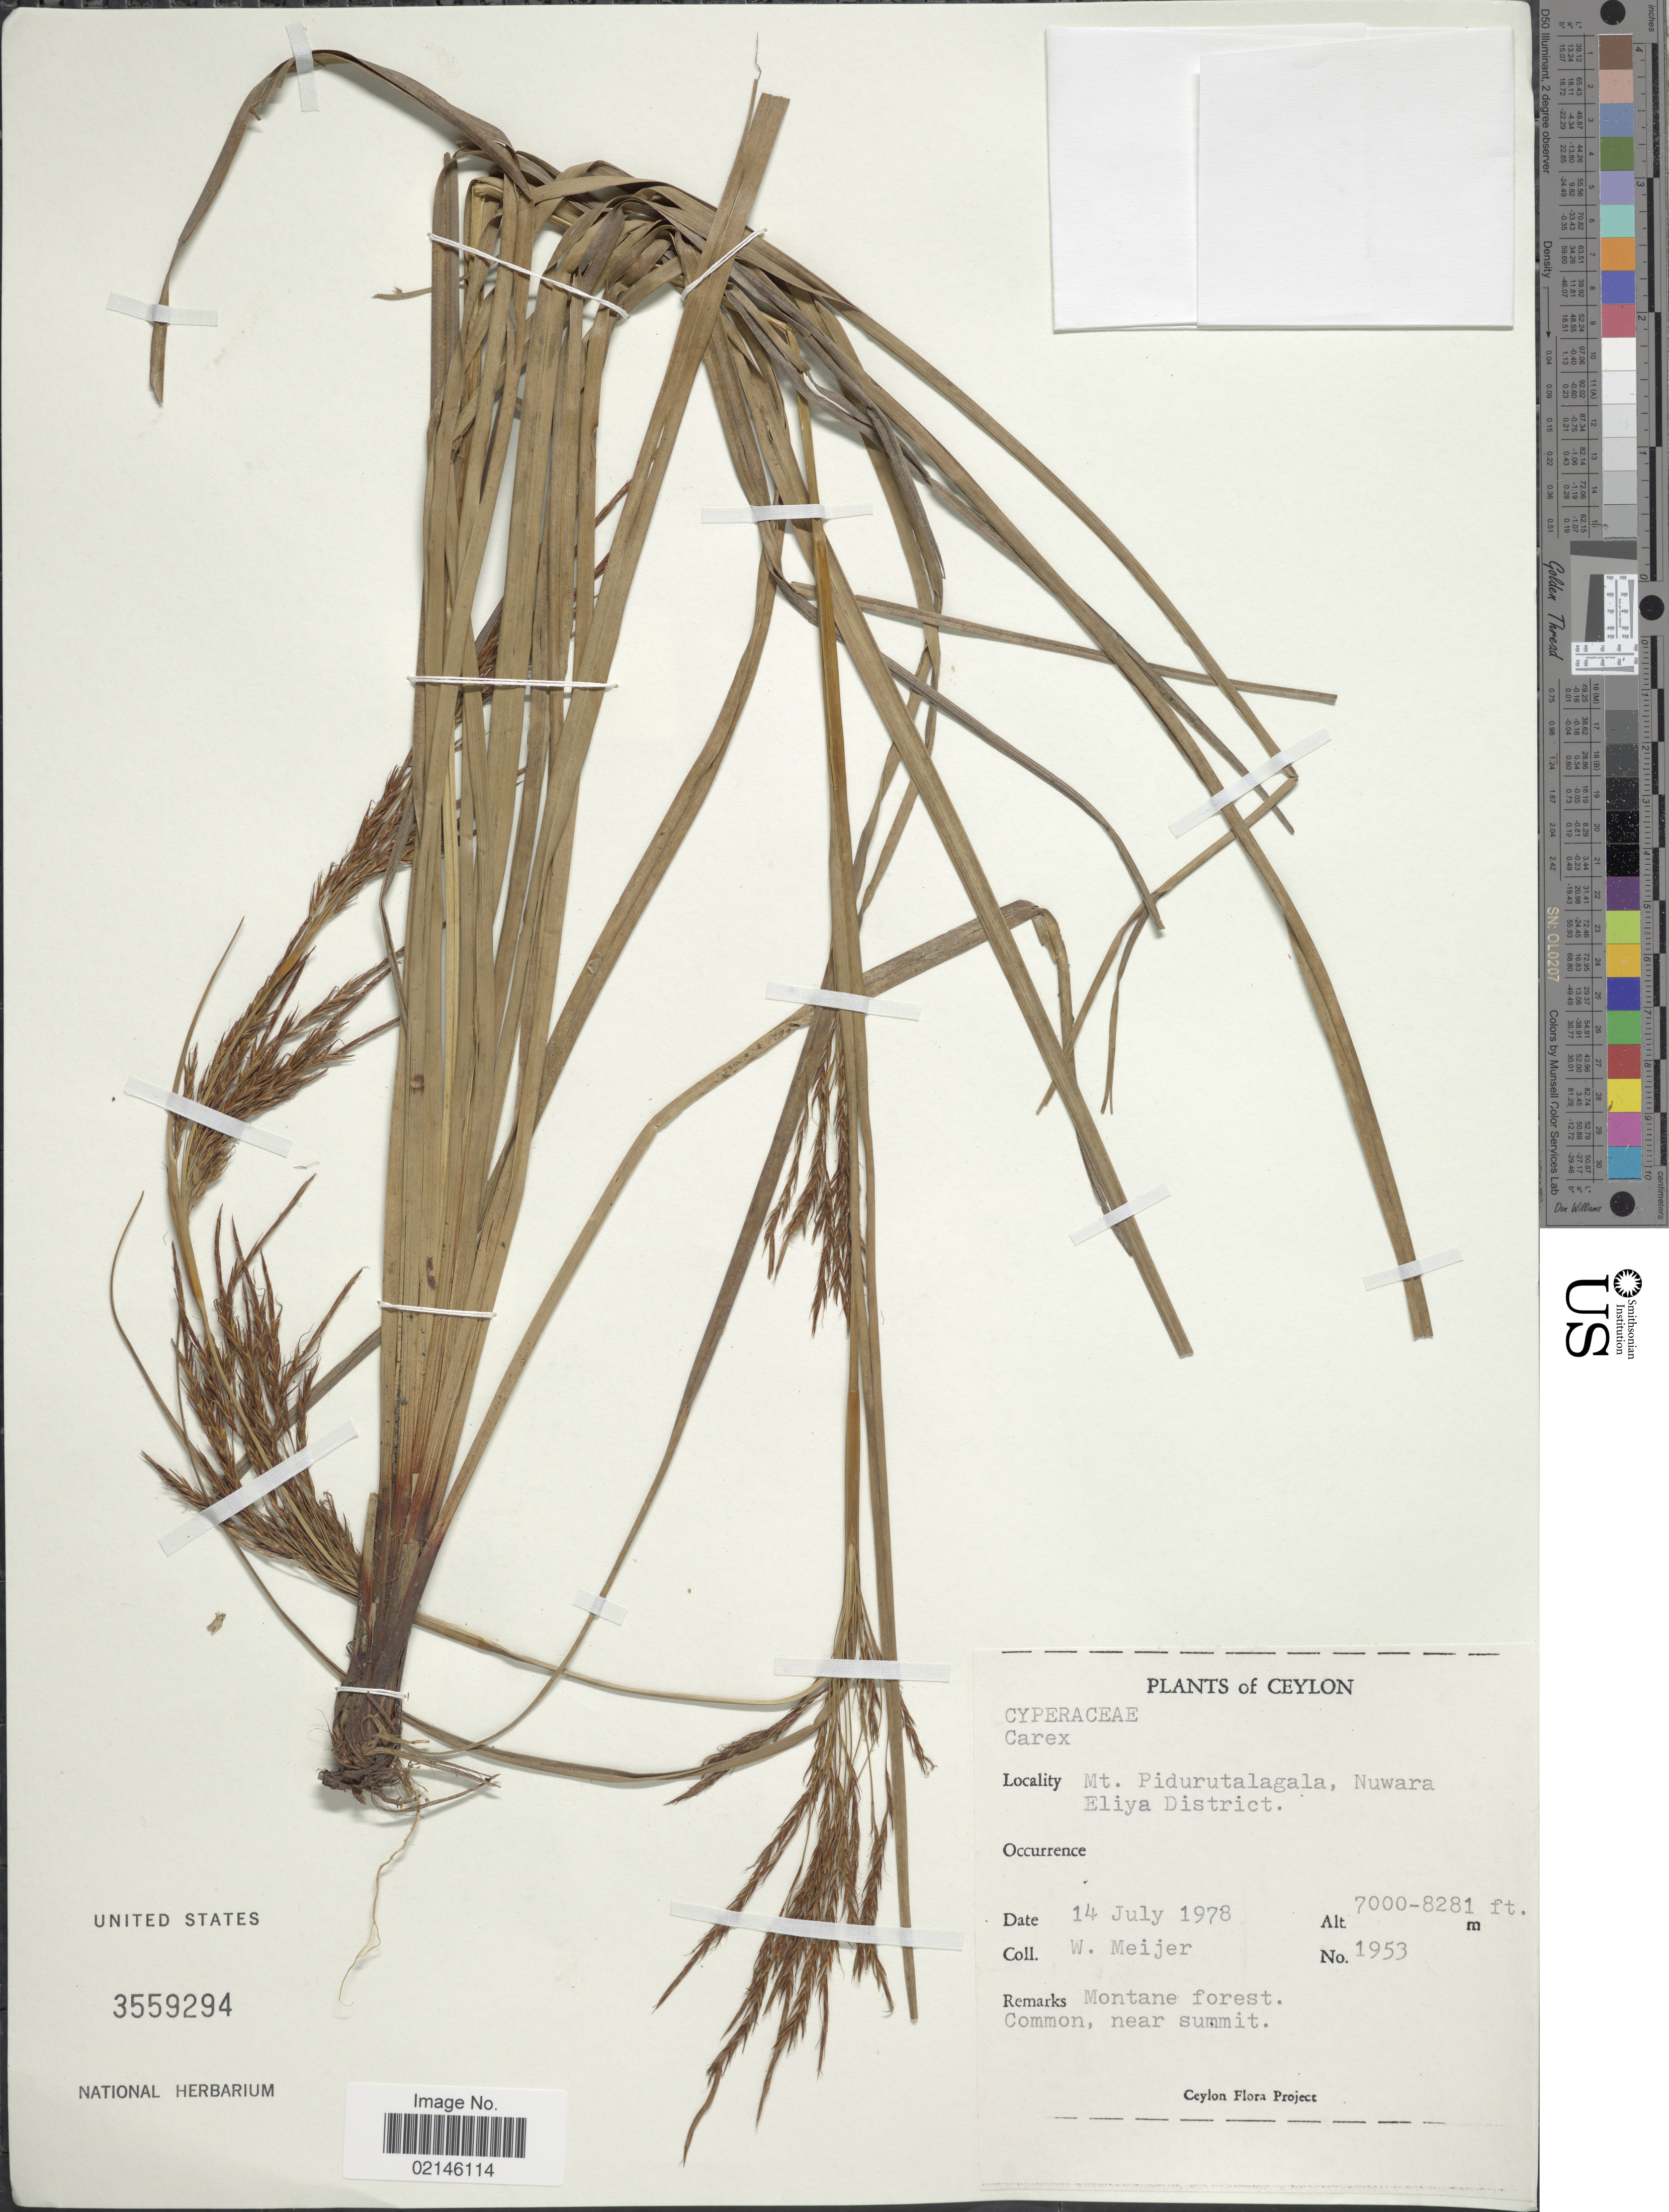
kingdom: Plantae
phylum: Tracheophyta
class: Liliopsida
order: Poales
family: Cyperaceae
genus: Carex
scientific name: Carex walkeri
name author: Arn. ex Boott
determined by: Strong, Mark T., (BOT), Smithsonian Institution - National Museum of Natural History (UNITED STATES)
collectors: W. Meijer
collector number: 1953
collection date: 1978-07-14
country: Sri Lanka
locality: Ceylon. Mt. Pidurutalagala, Nuwara Eliya Dsitrict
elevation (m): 2134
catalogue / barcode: US 3559294